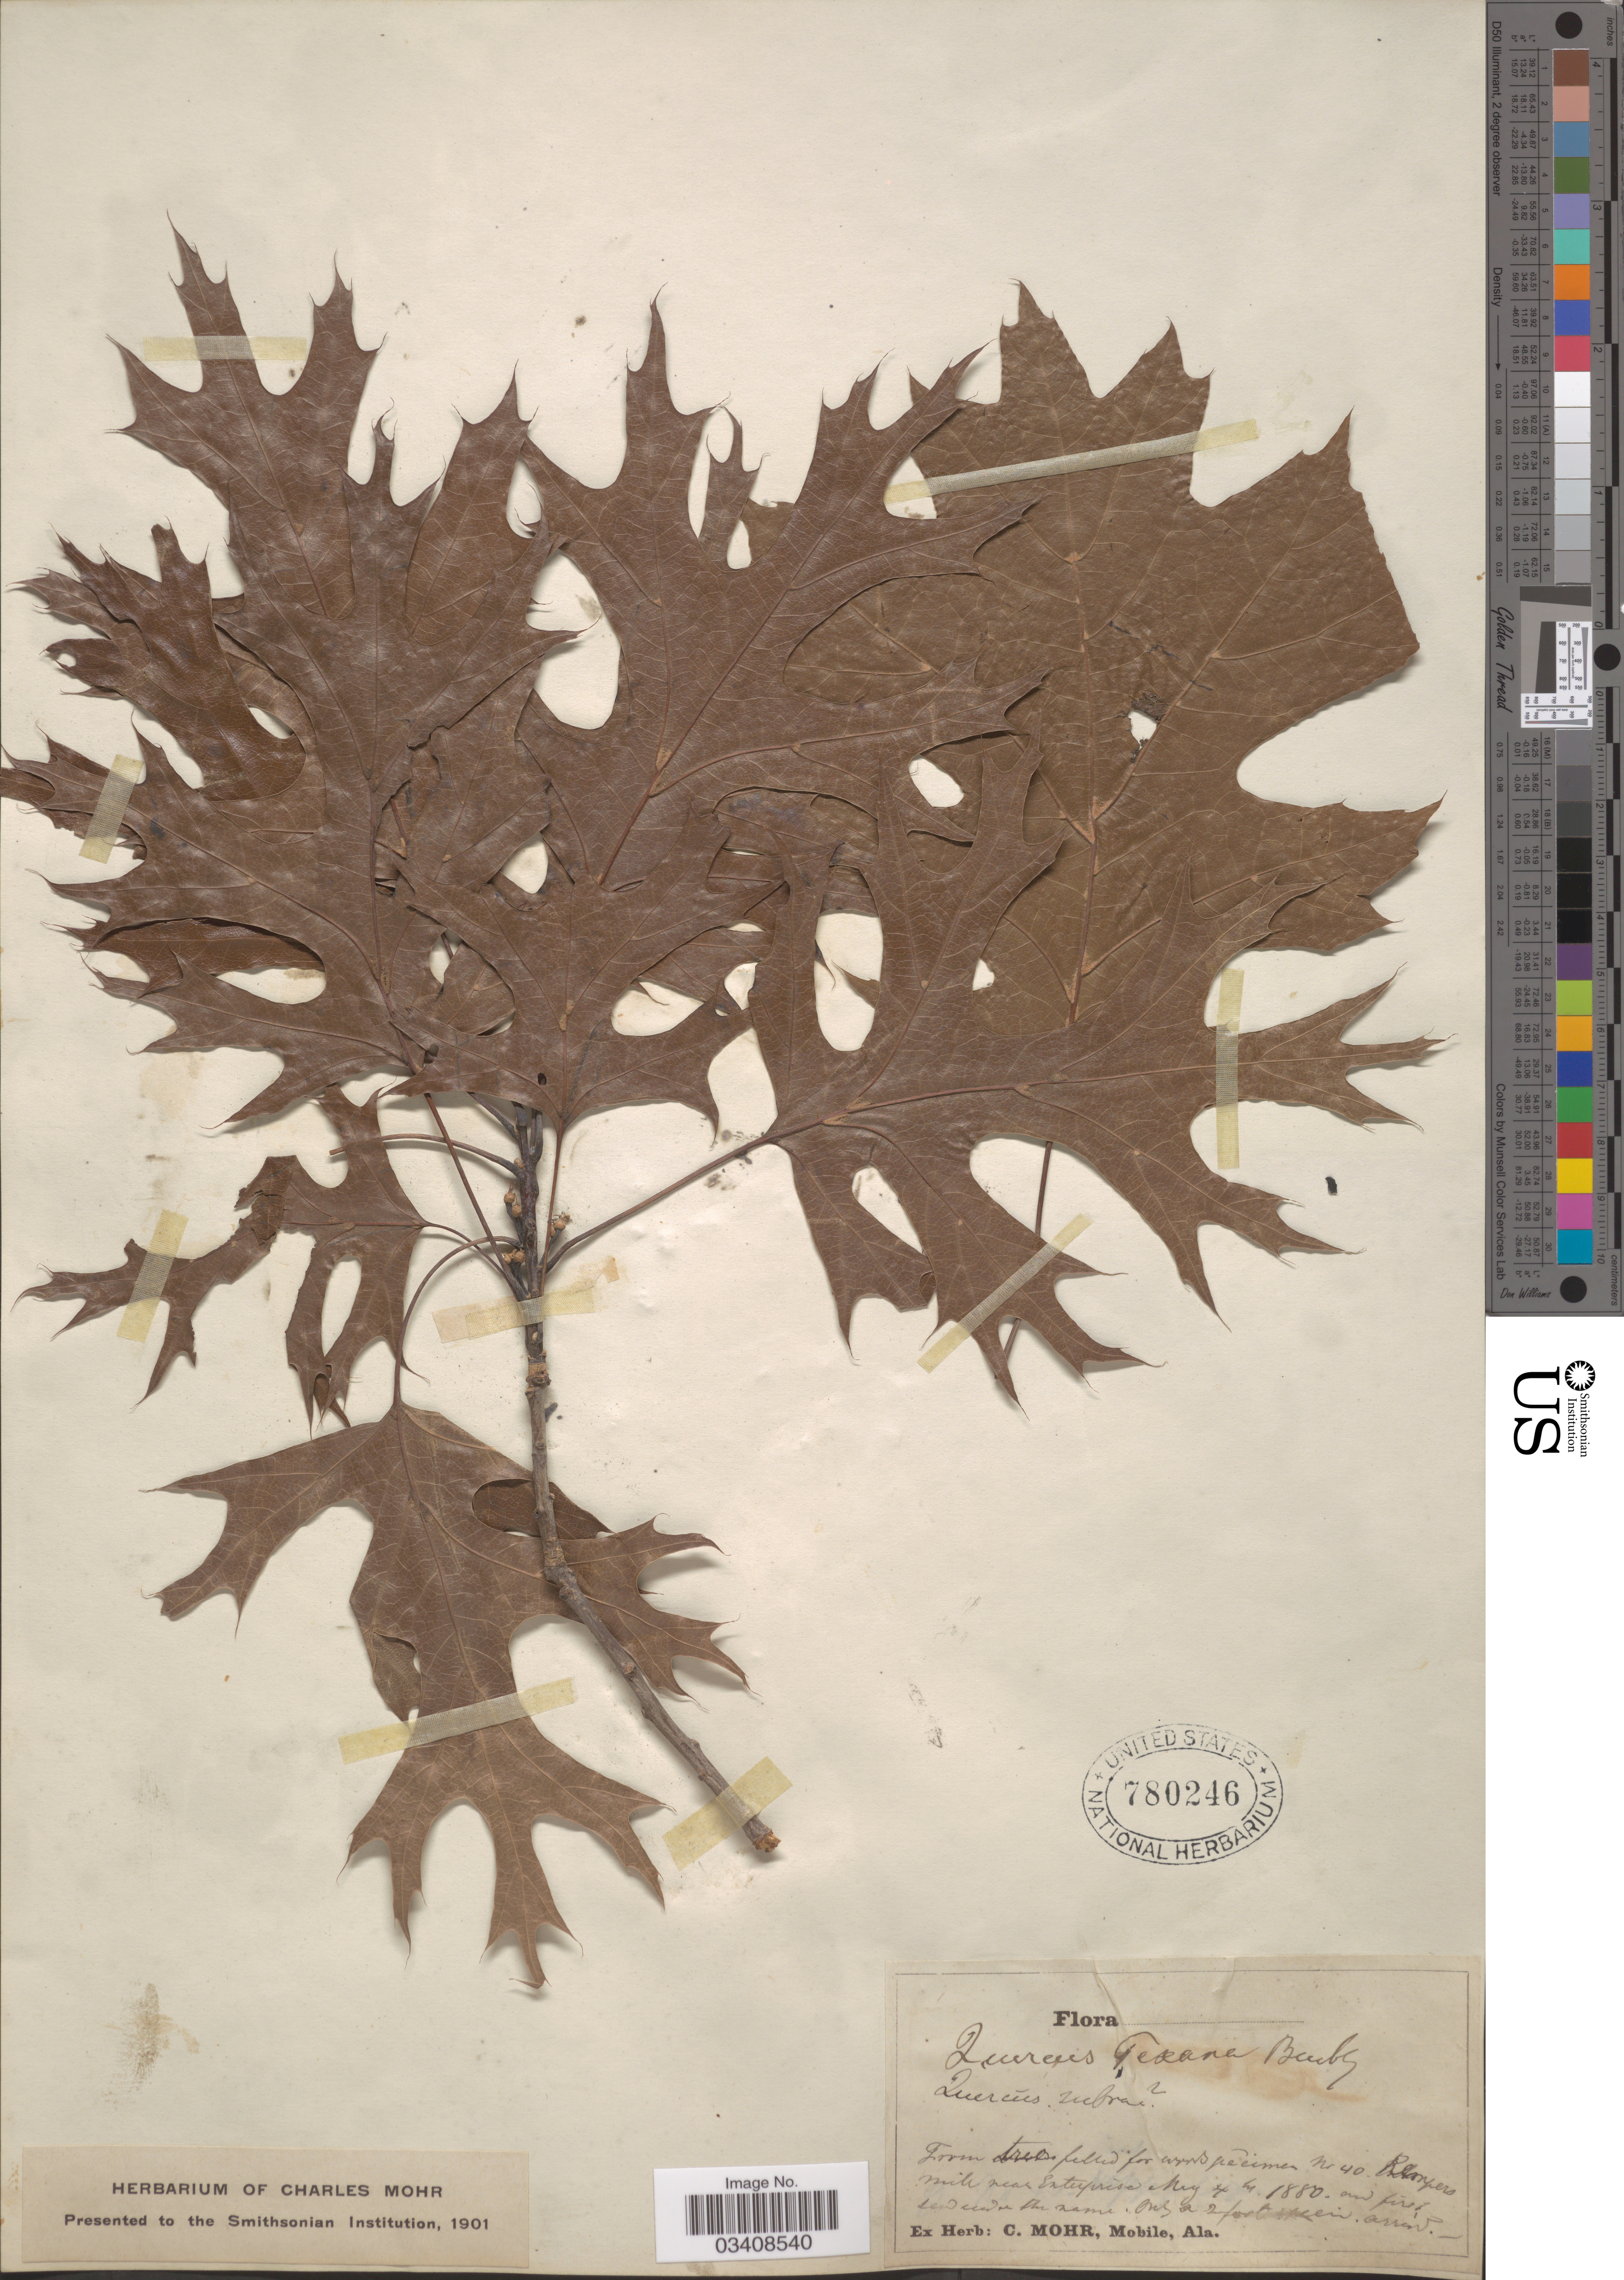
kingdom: Plantae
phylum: Tracheophyta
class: Magnoliopsida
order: Fagales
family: Fagaceae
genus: Quercus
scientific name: Quercus shumardii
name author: Buckley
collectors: ex herb. Charles Mohr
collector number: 40?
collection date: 1880-05-04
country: United States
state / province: Alabama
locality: Mill near Enterprise.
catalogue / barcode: US 780246